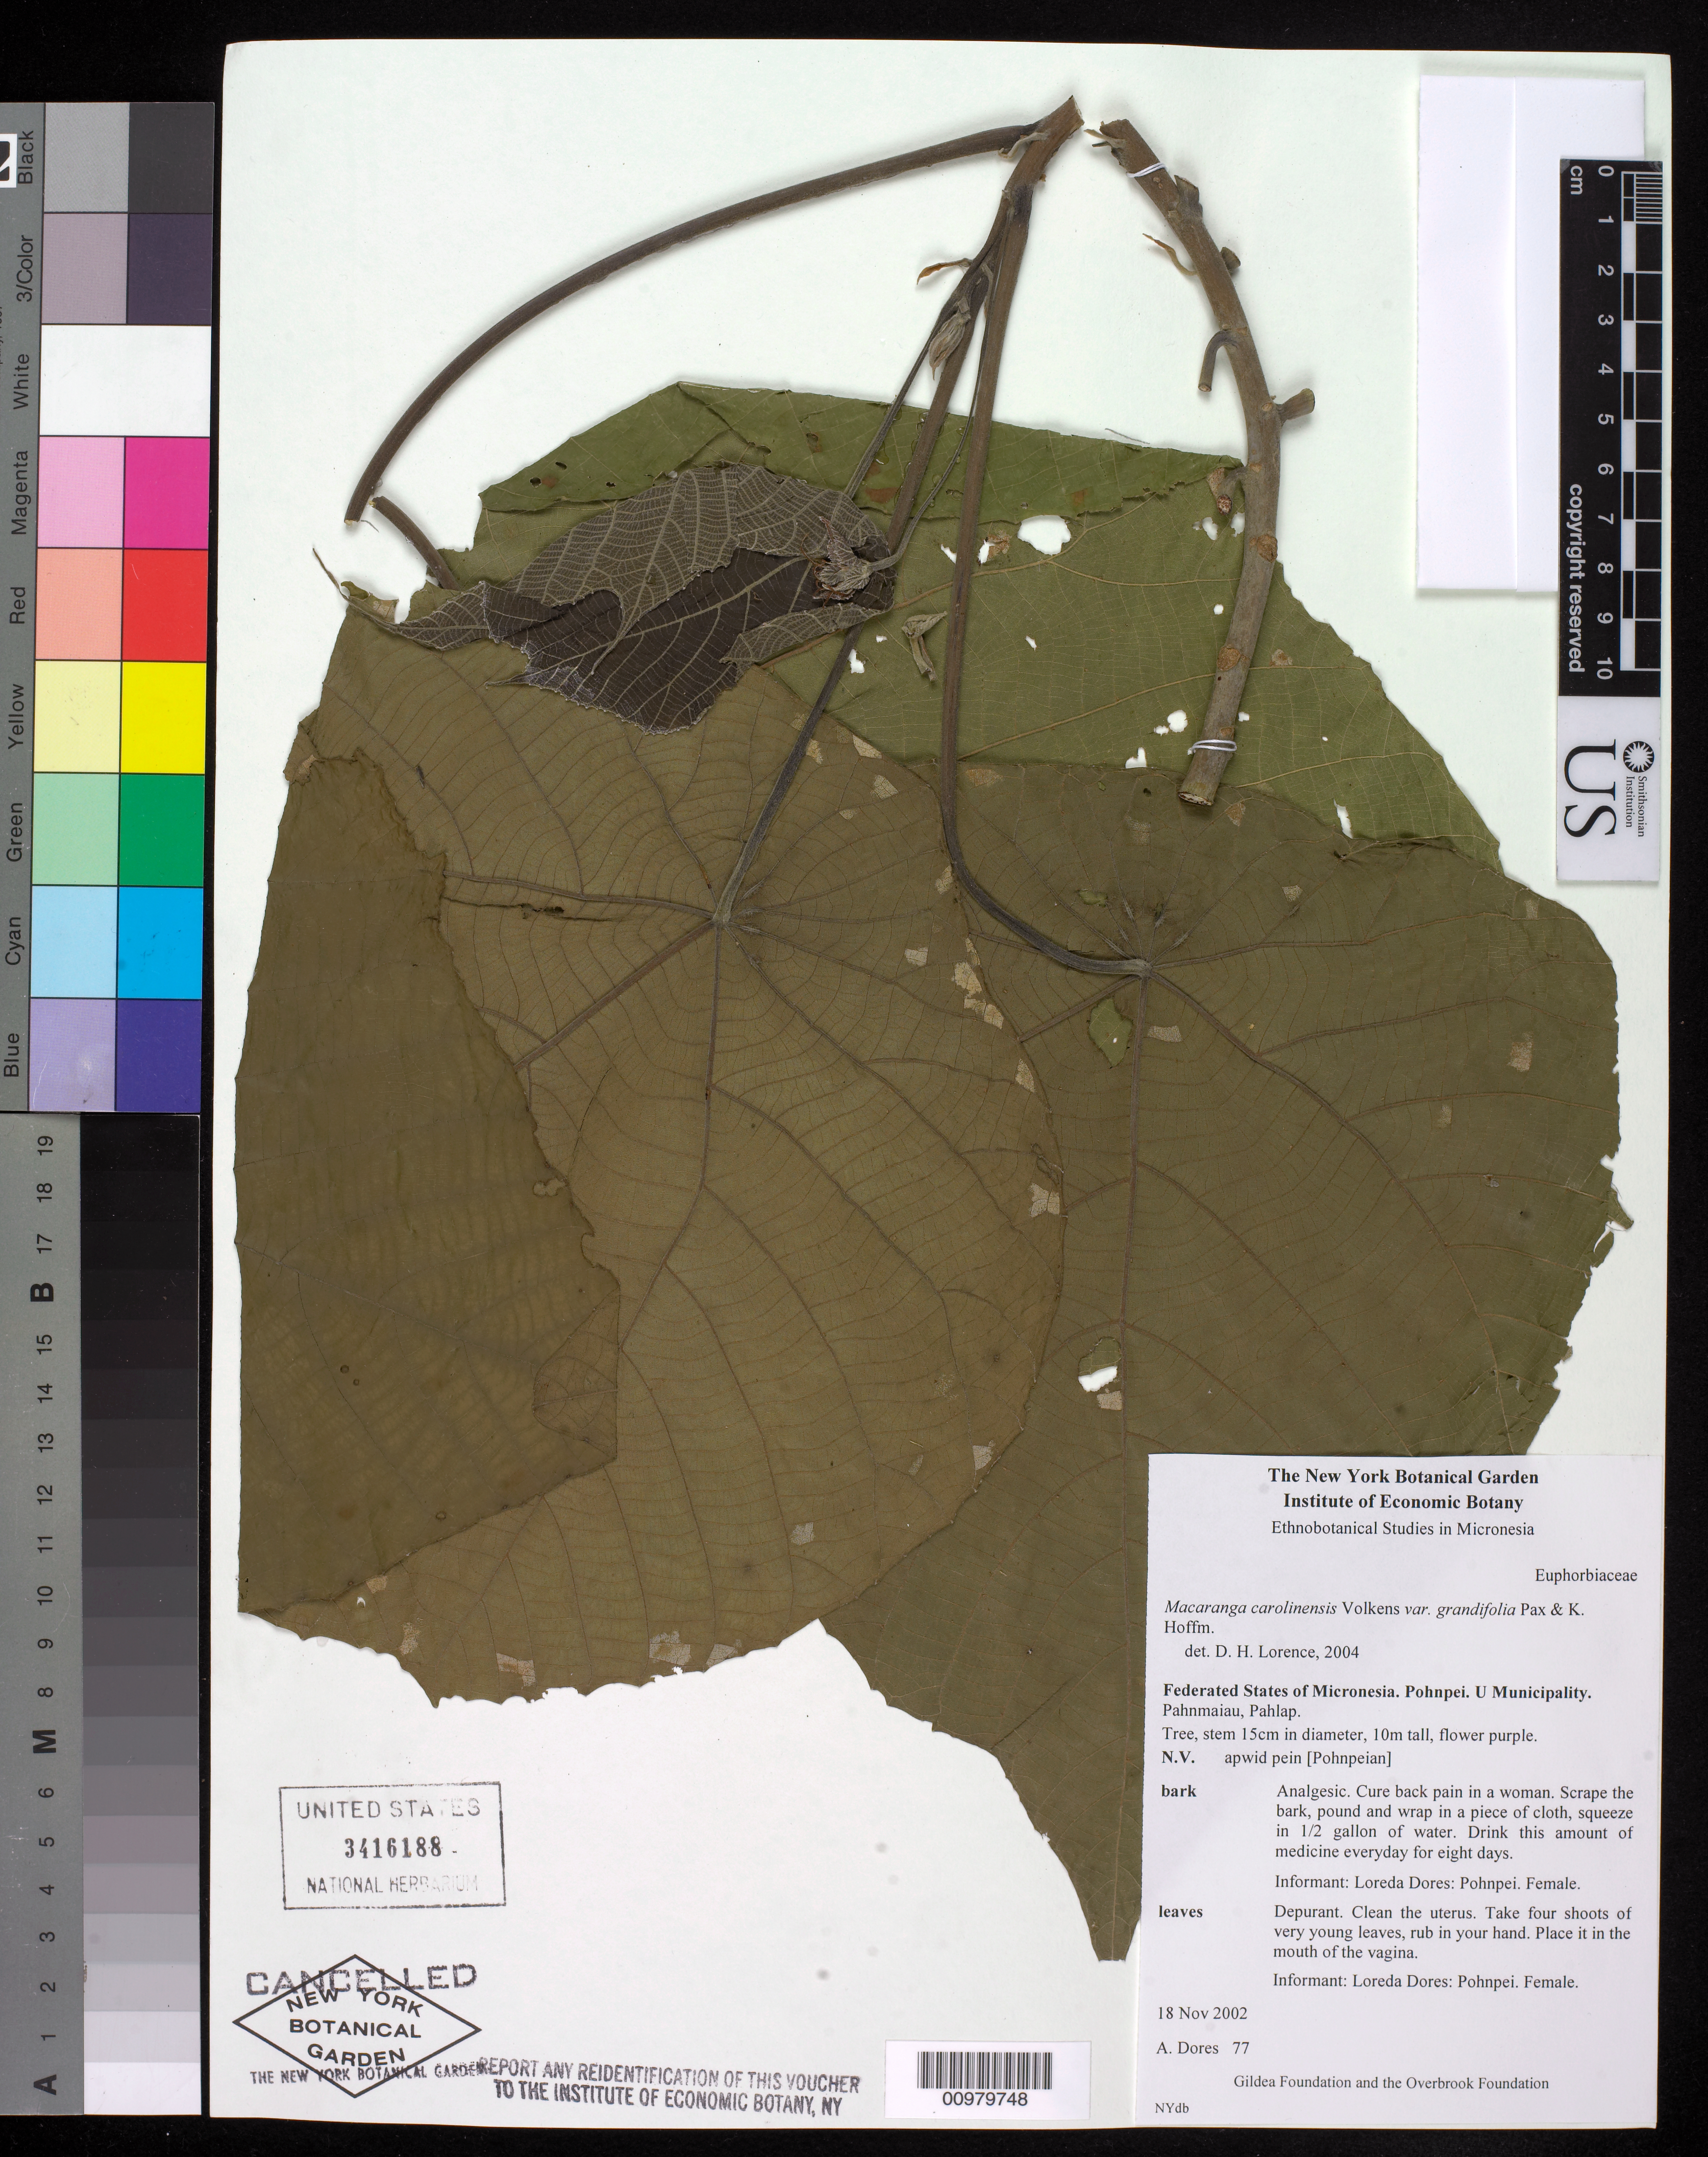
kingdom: Plantae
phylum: Tracheophyta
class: Magnoliopsida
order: Malpighiales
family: Euphorbiaceae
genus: Macaranga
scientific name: Macaranga carolinensis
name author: Volkens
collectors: A. Dores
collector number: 77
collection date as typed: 18 Nov 2002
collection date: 2002-11-18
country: Micronesia, Federated States of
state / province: Pohnpei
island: Pohnpei [Ponape]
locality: Pahnmaiau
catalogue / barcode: US 3416188